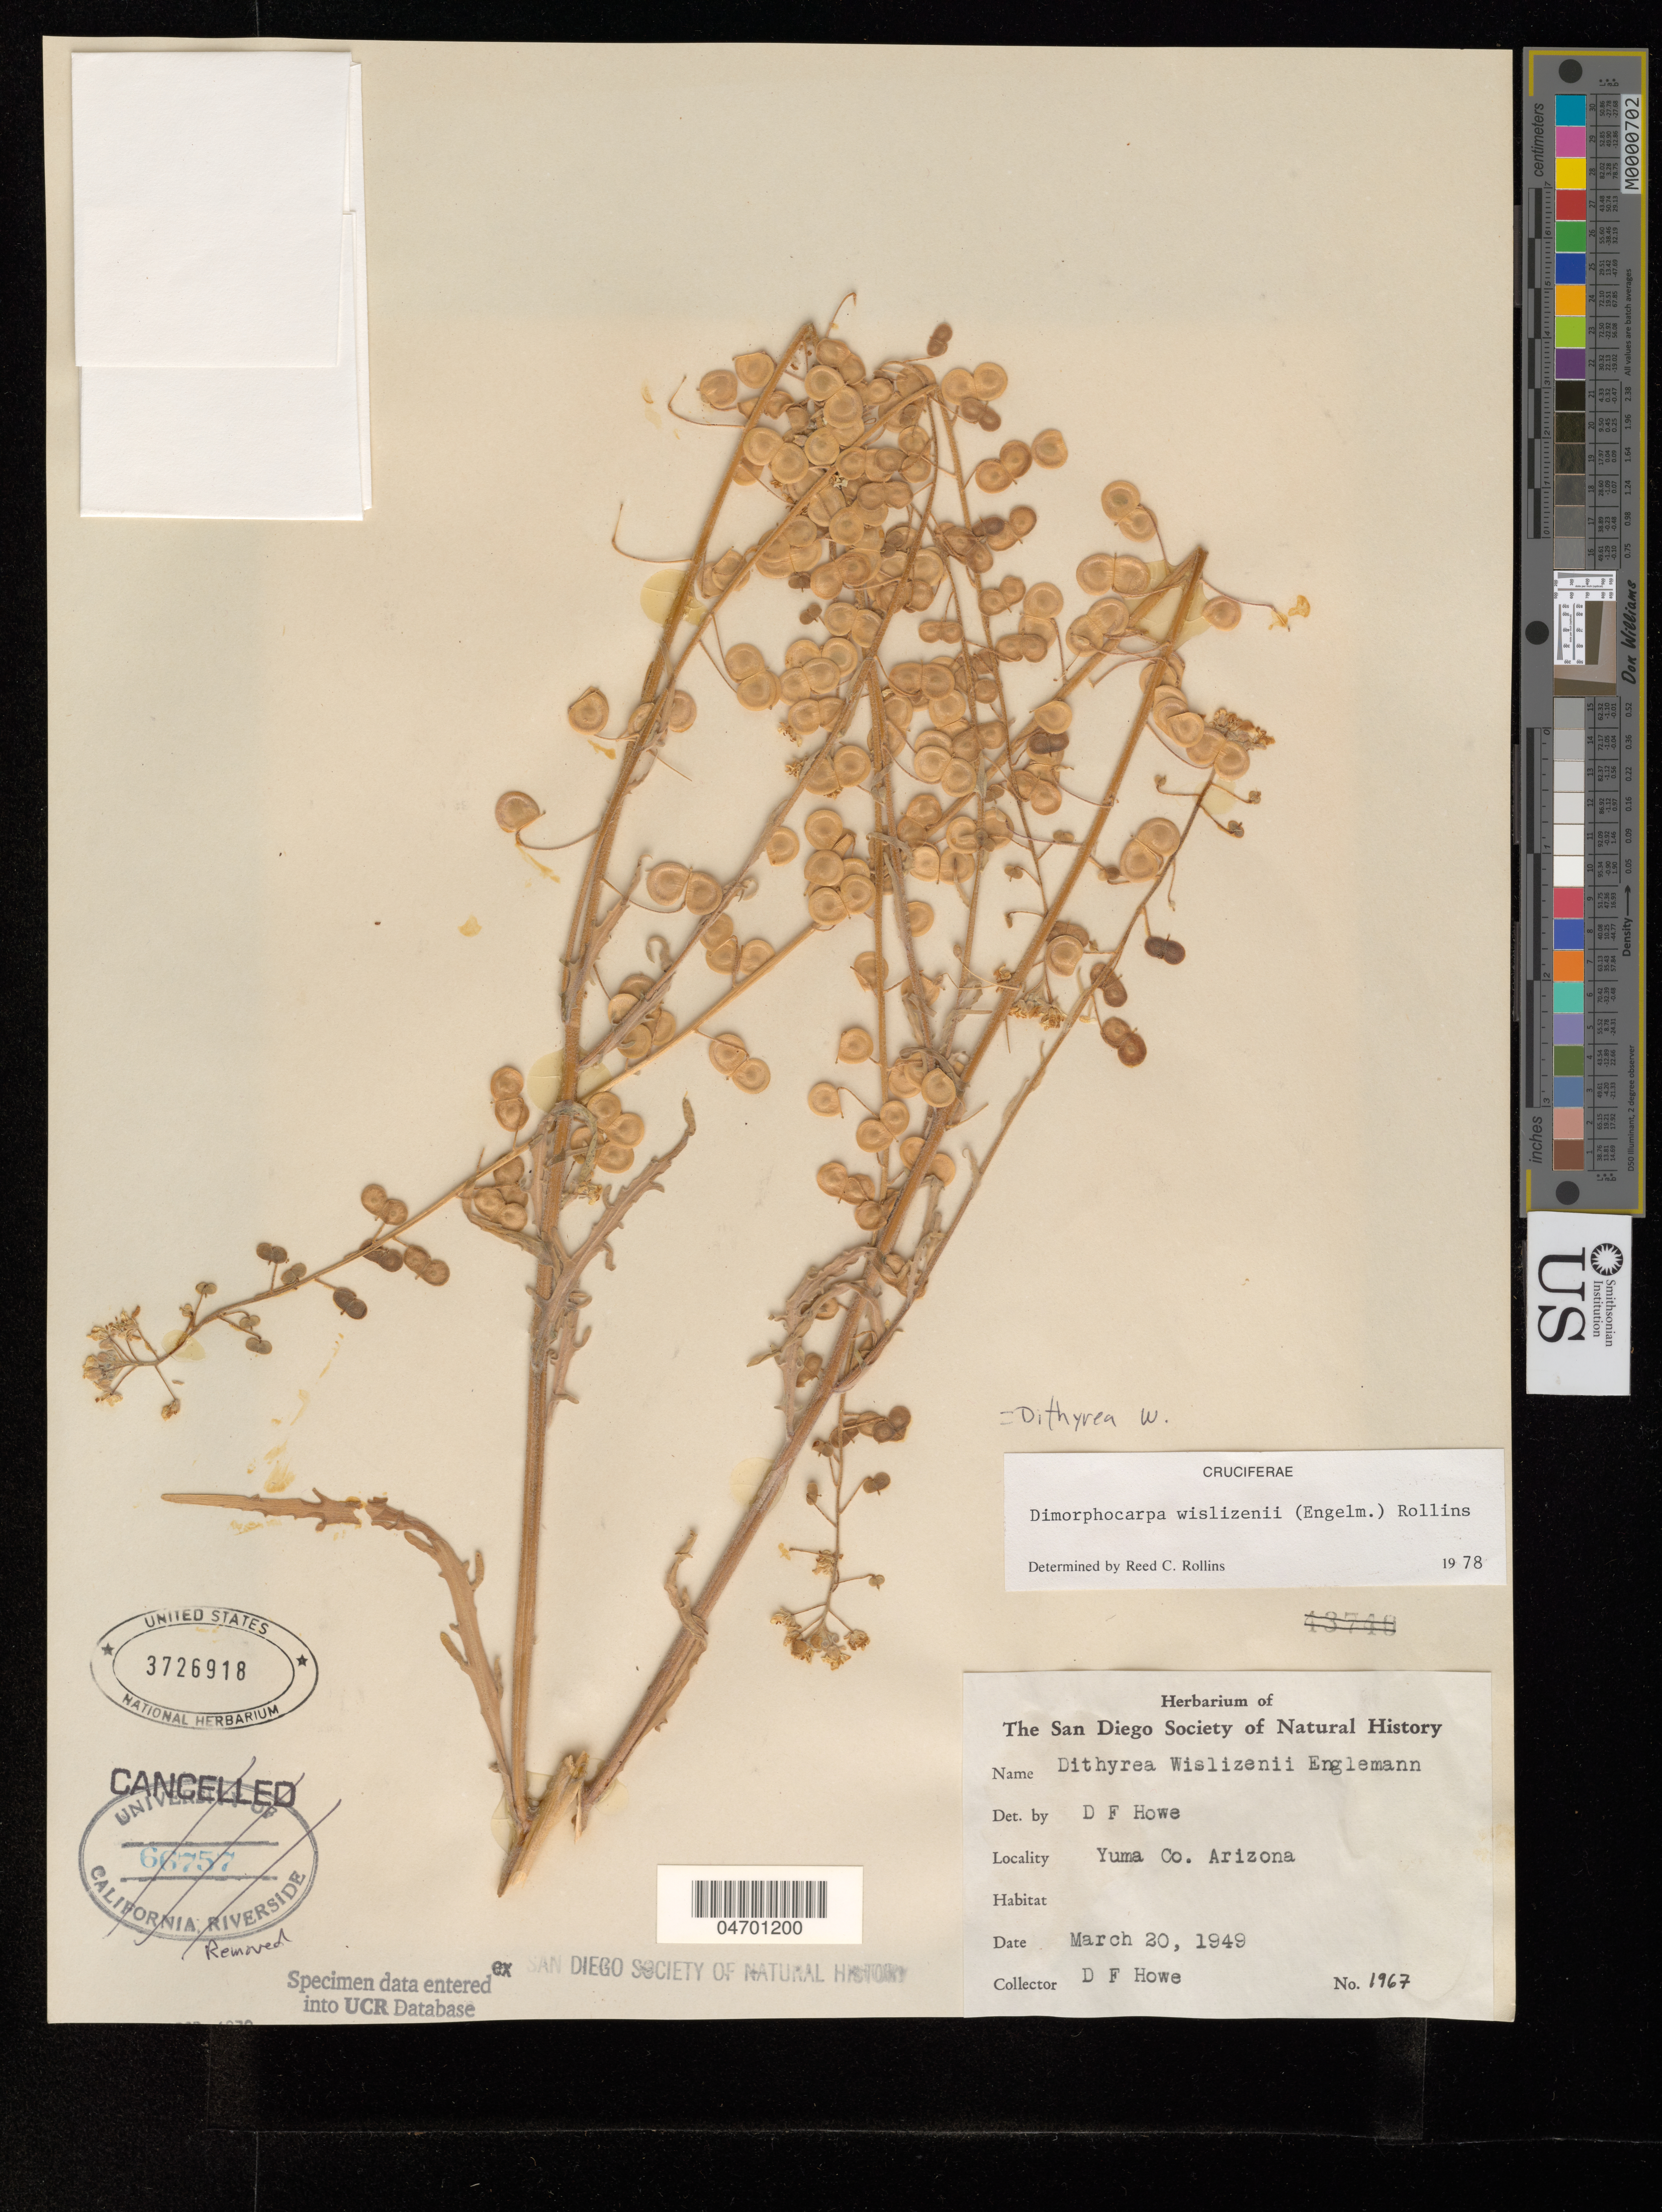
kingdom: Plantae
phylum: Tracheophyta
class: Magnoliopsida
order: Brassicales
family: Brassicaceae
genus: Dithyrea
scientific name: Dithyrea wislizeni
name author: Engelm.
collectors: D. Howe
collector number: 1967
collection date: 1949-03-20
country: United States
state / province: Arizona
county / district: Yuma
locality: Yuma Co.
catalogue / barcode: US 3726918